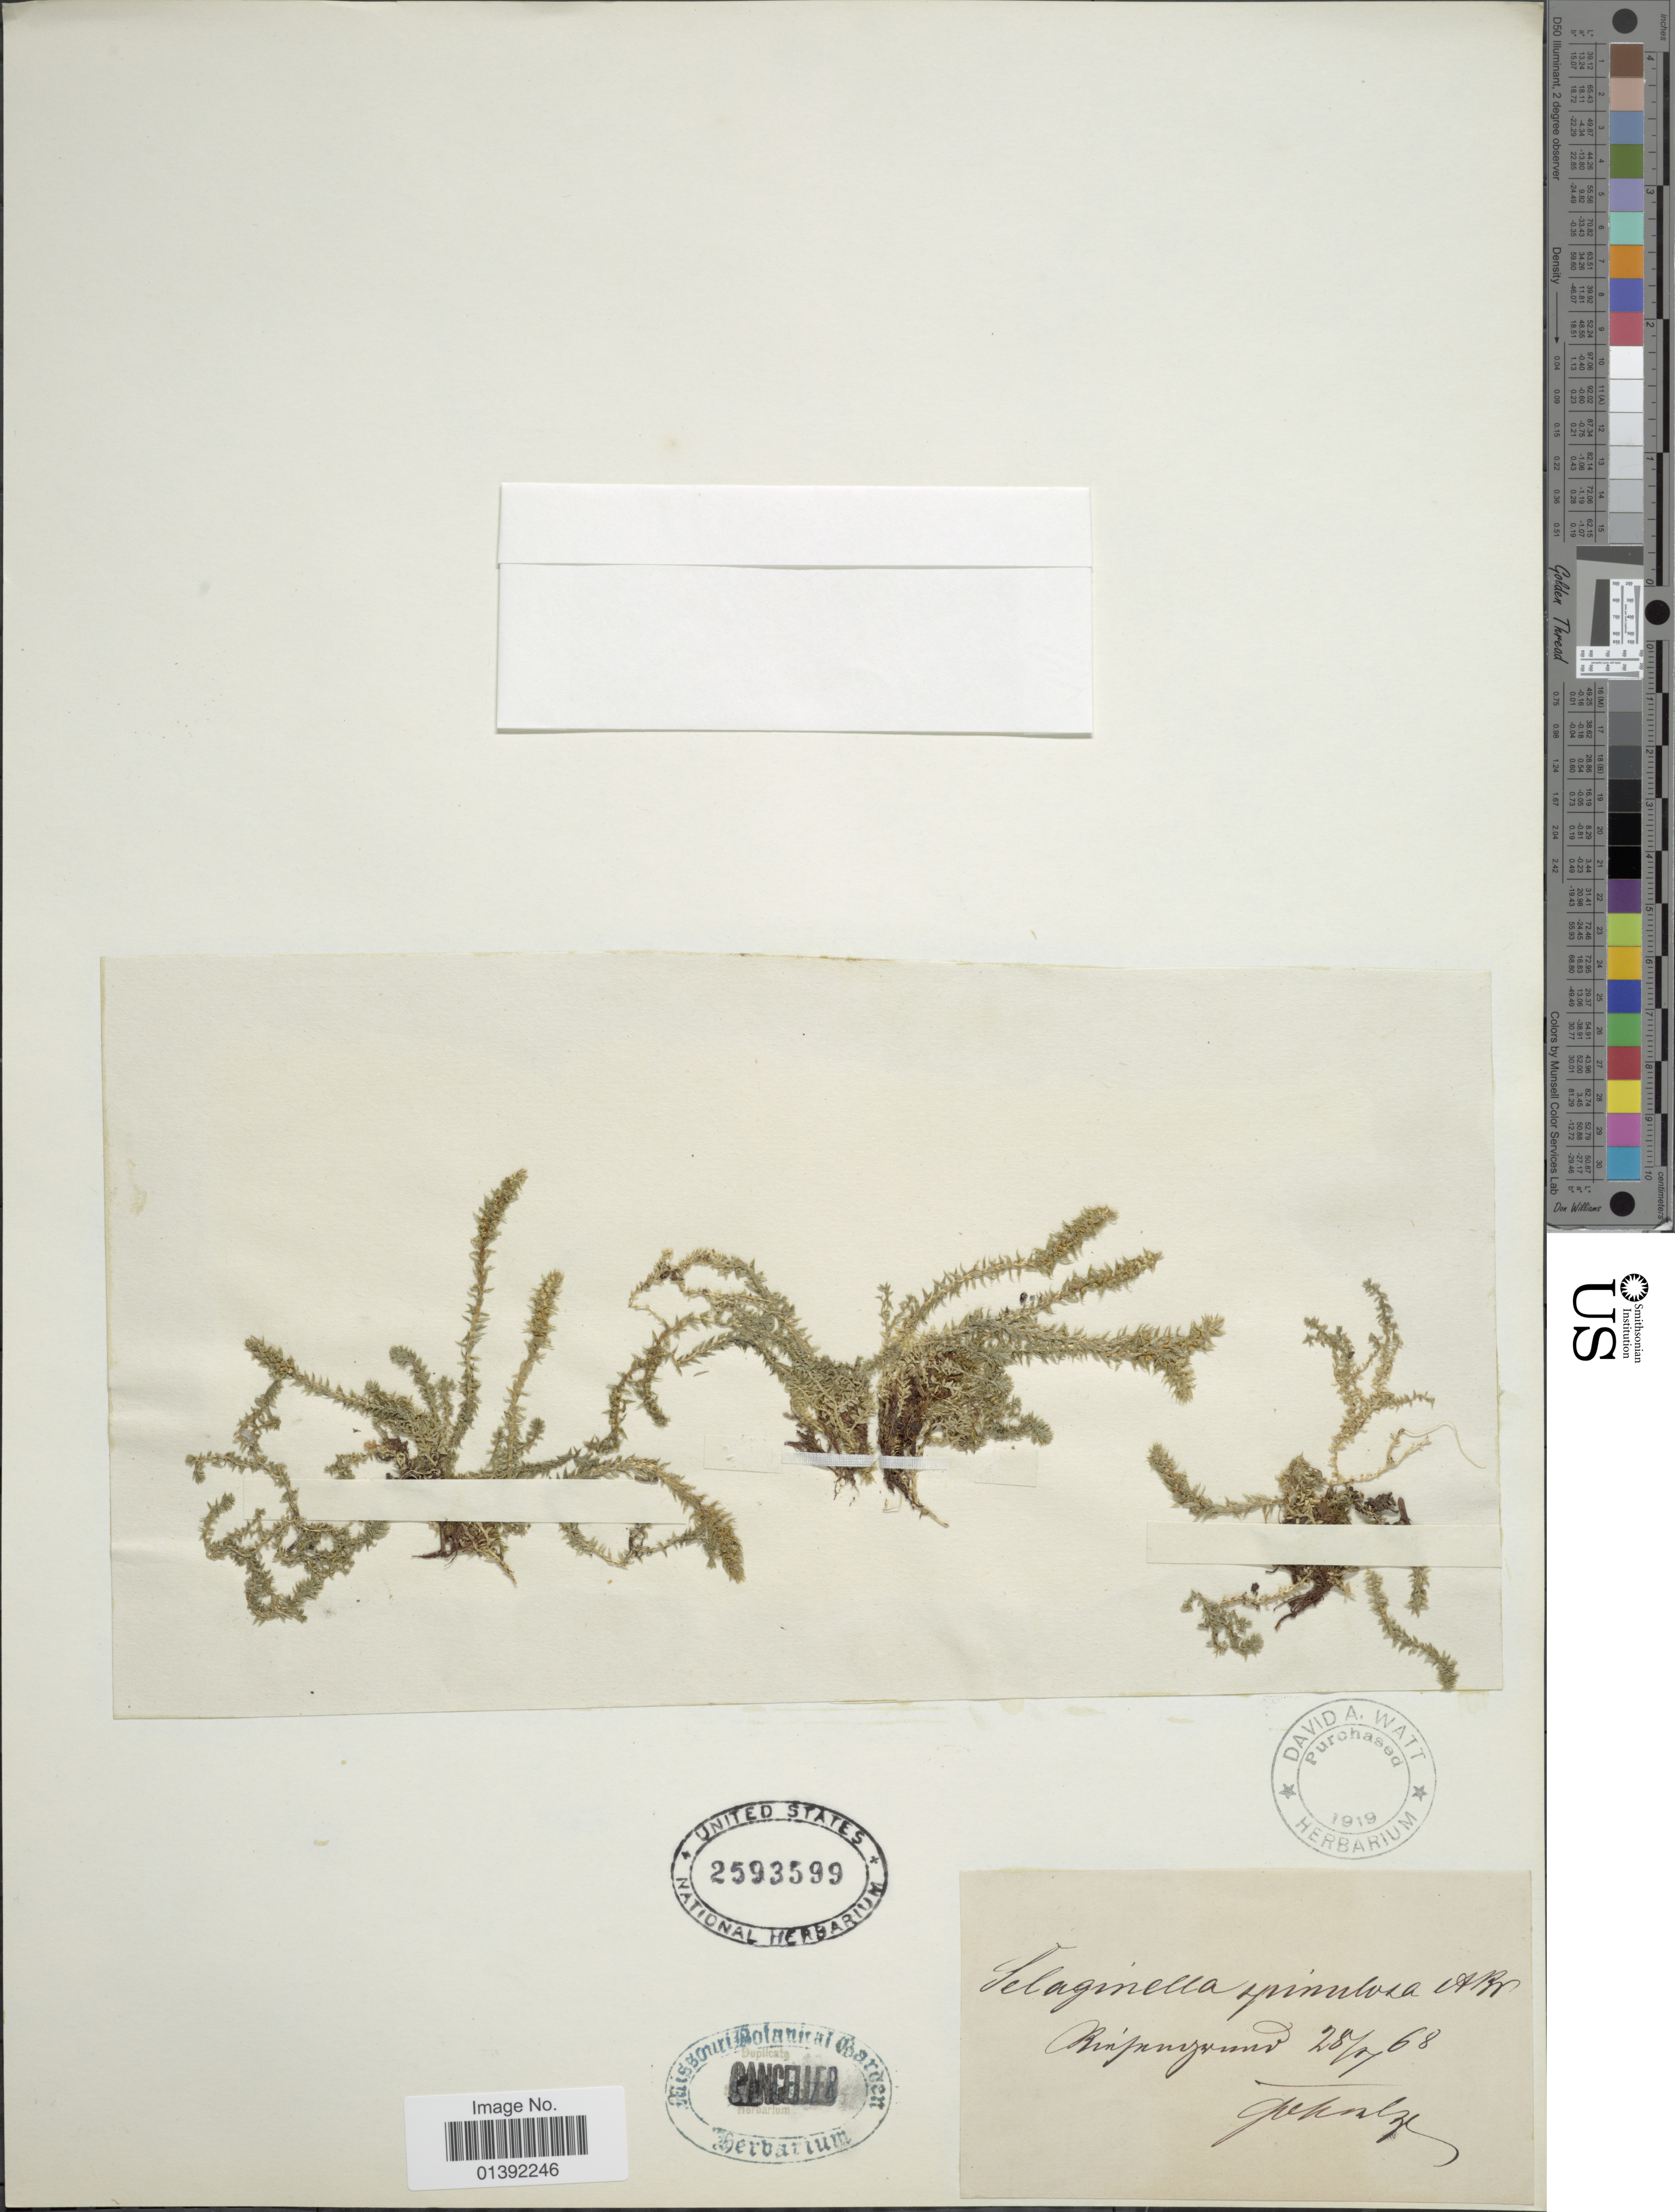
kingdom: Plantae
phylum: Tracheophyta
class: Lycopodiopsida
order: Selaginellales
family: Selaginellaceae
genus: Selaginella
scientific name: Selaginella selaginoides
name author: (L.) Link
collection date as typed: Transcribed d/m/y: 28/7/68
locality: Rinsengrund [interpreted]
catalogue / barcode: US 2593599